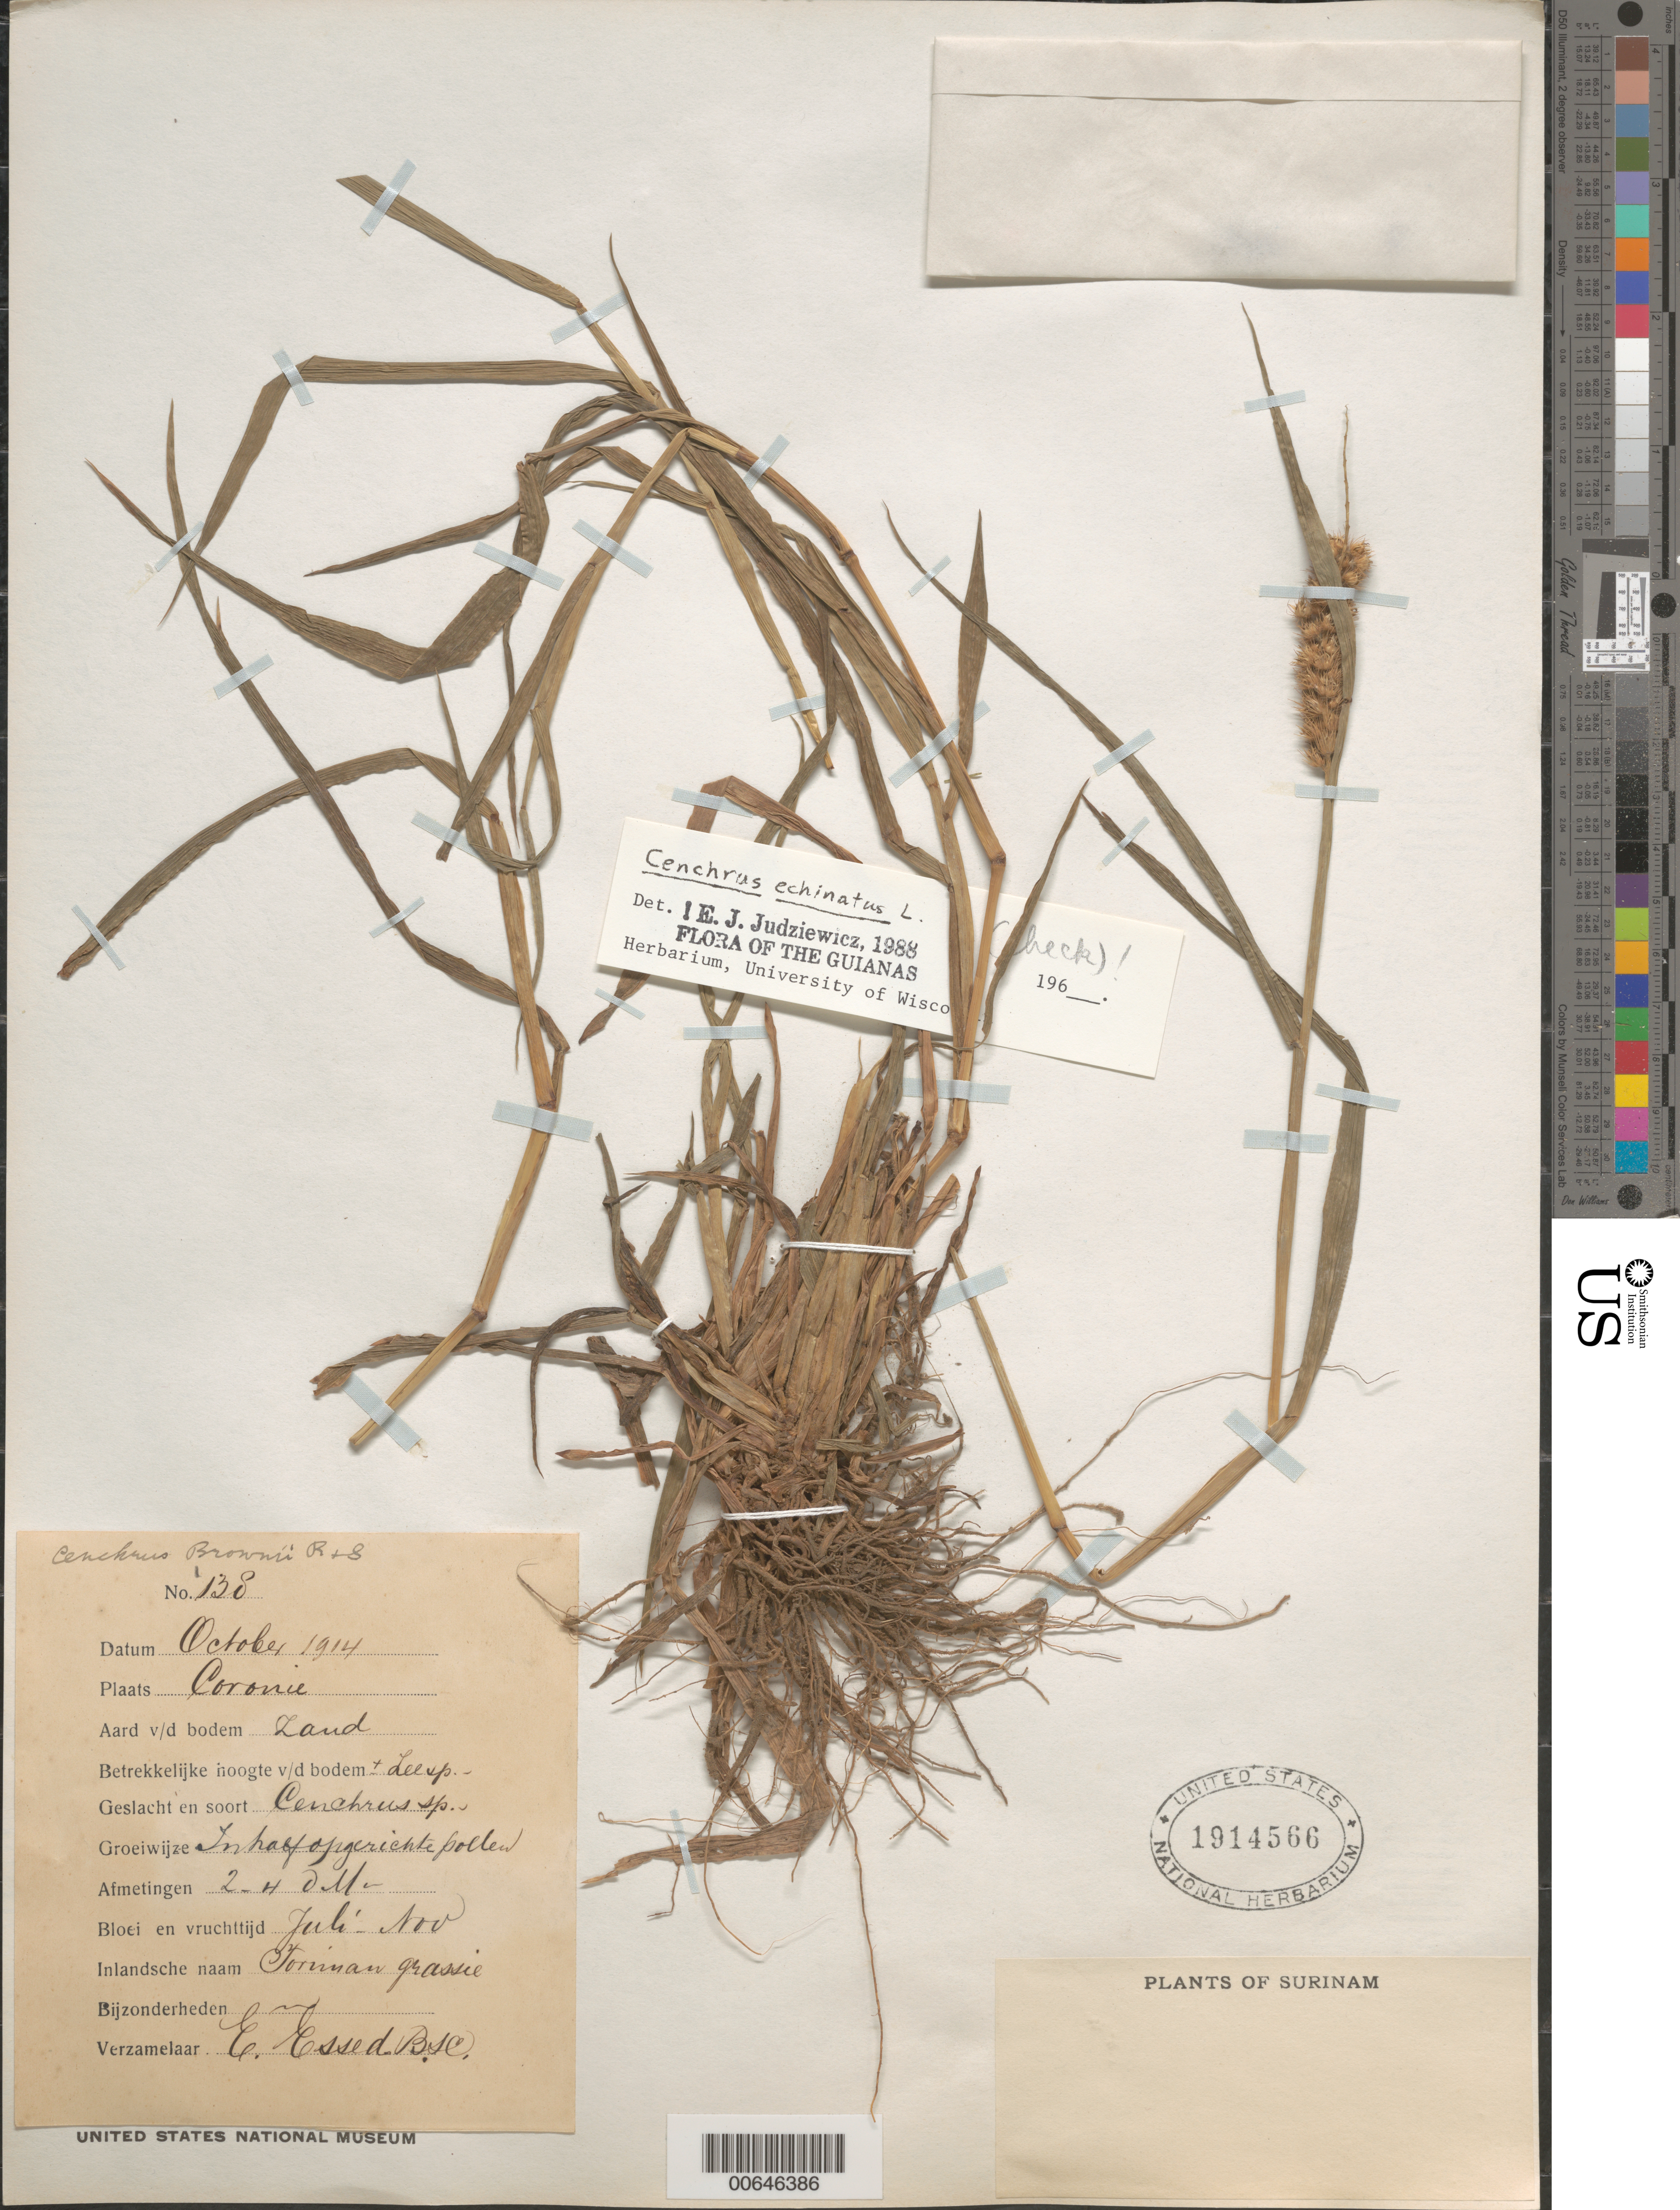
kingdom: Plantae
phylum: Tracheophyta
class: Liliopsida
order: Poales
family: Poaceae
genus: Cenchrus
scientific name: Cenchrus echinatus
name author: L.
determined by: Judziewicz, E. J.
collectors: E. Essed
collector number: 138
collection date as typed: Oct-14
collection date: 1914-10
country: Suriname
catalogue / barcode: US 1914566